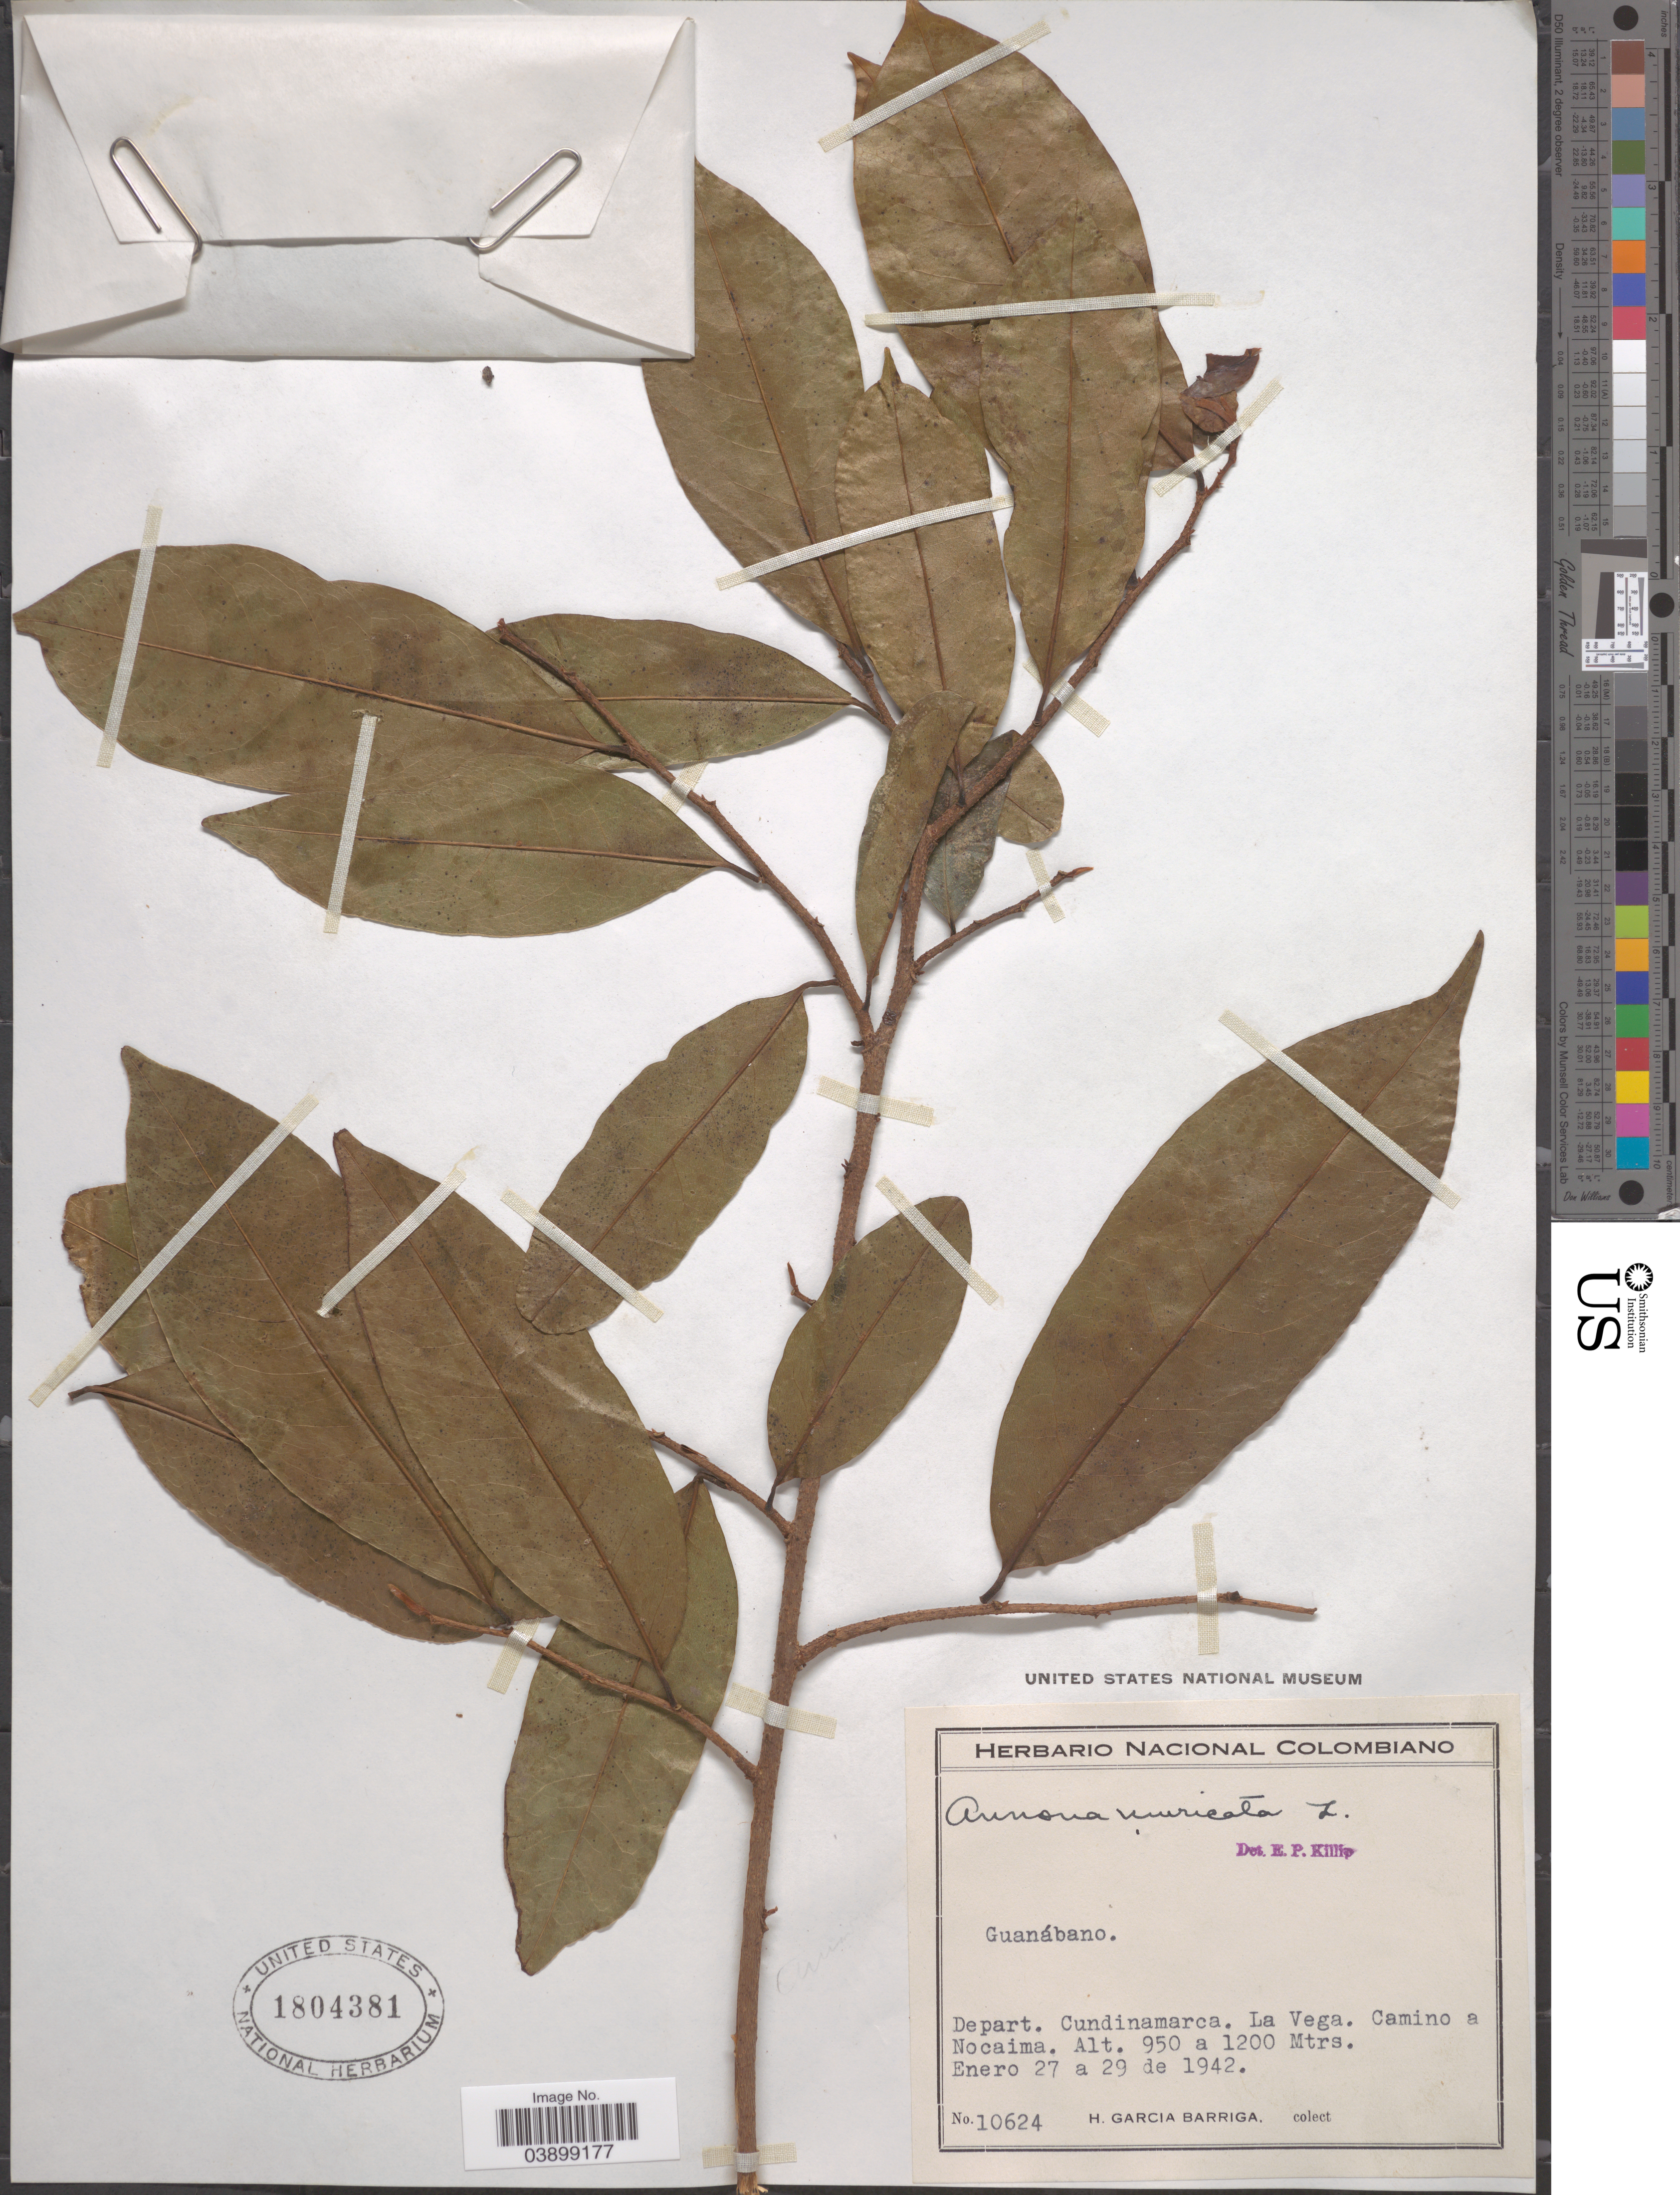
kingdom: Plantae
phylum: Tracheophyta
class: Magnoliopsida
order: Magnoliales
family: Annonaceae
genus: Annona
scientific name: Annona muricata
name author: L.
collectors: H. García Barriga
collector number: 10624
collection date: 1942-01-27/1942-01-29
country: Colombia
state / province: Cundinamarca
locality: Depart. Cundinamarca. La Vega. Camino a Nocaima.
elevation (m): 950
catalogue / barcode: US 1804381